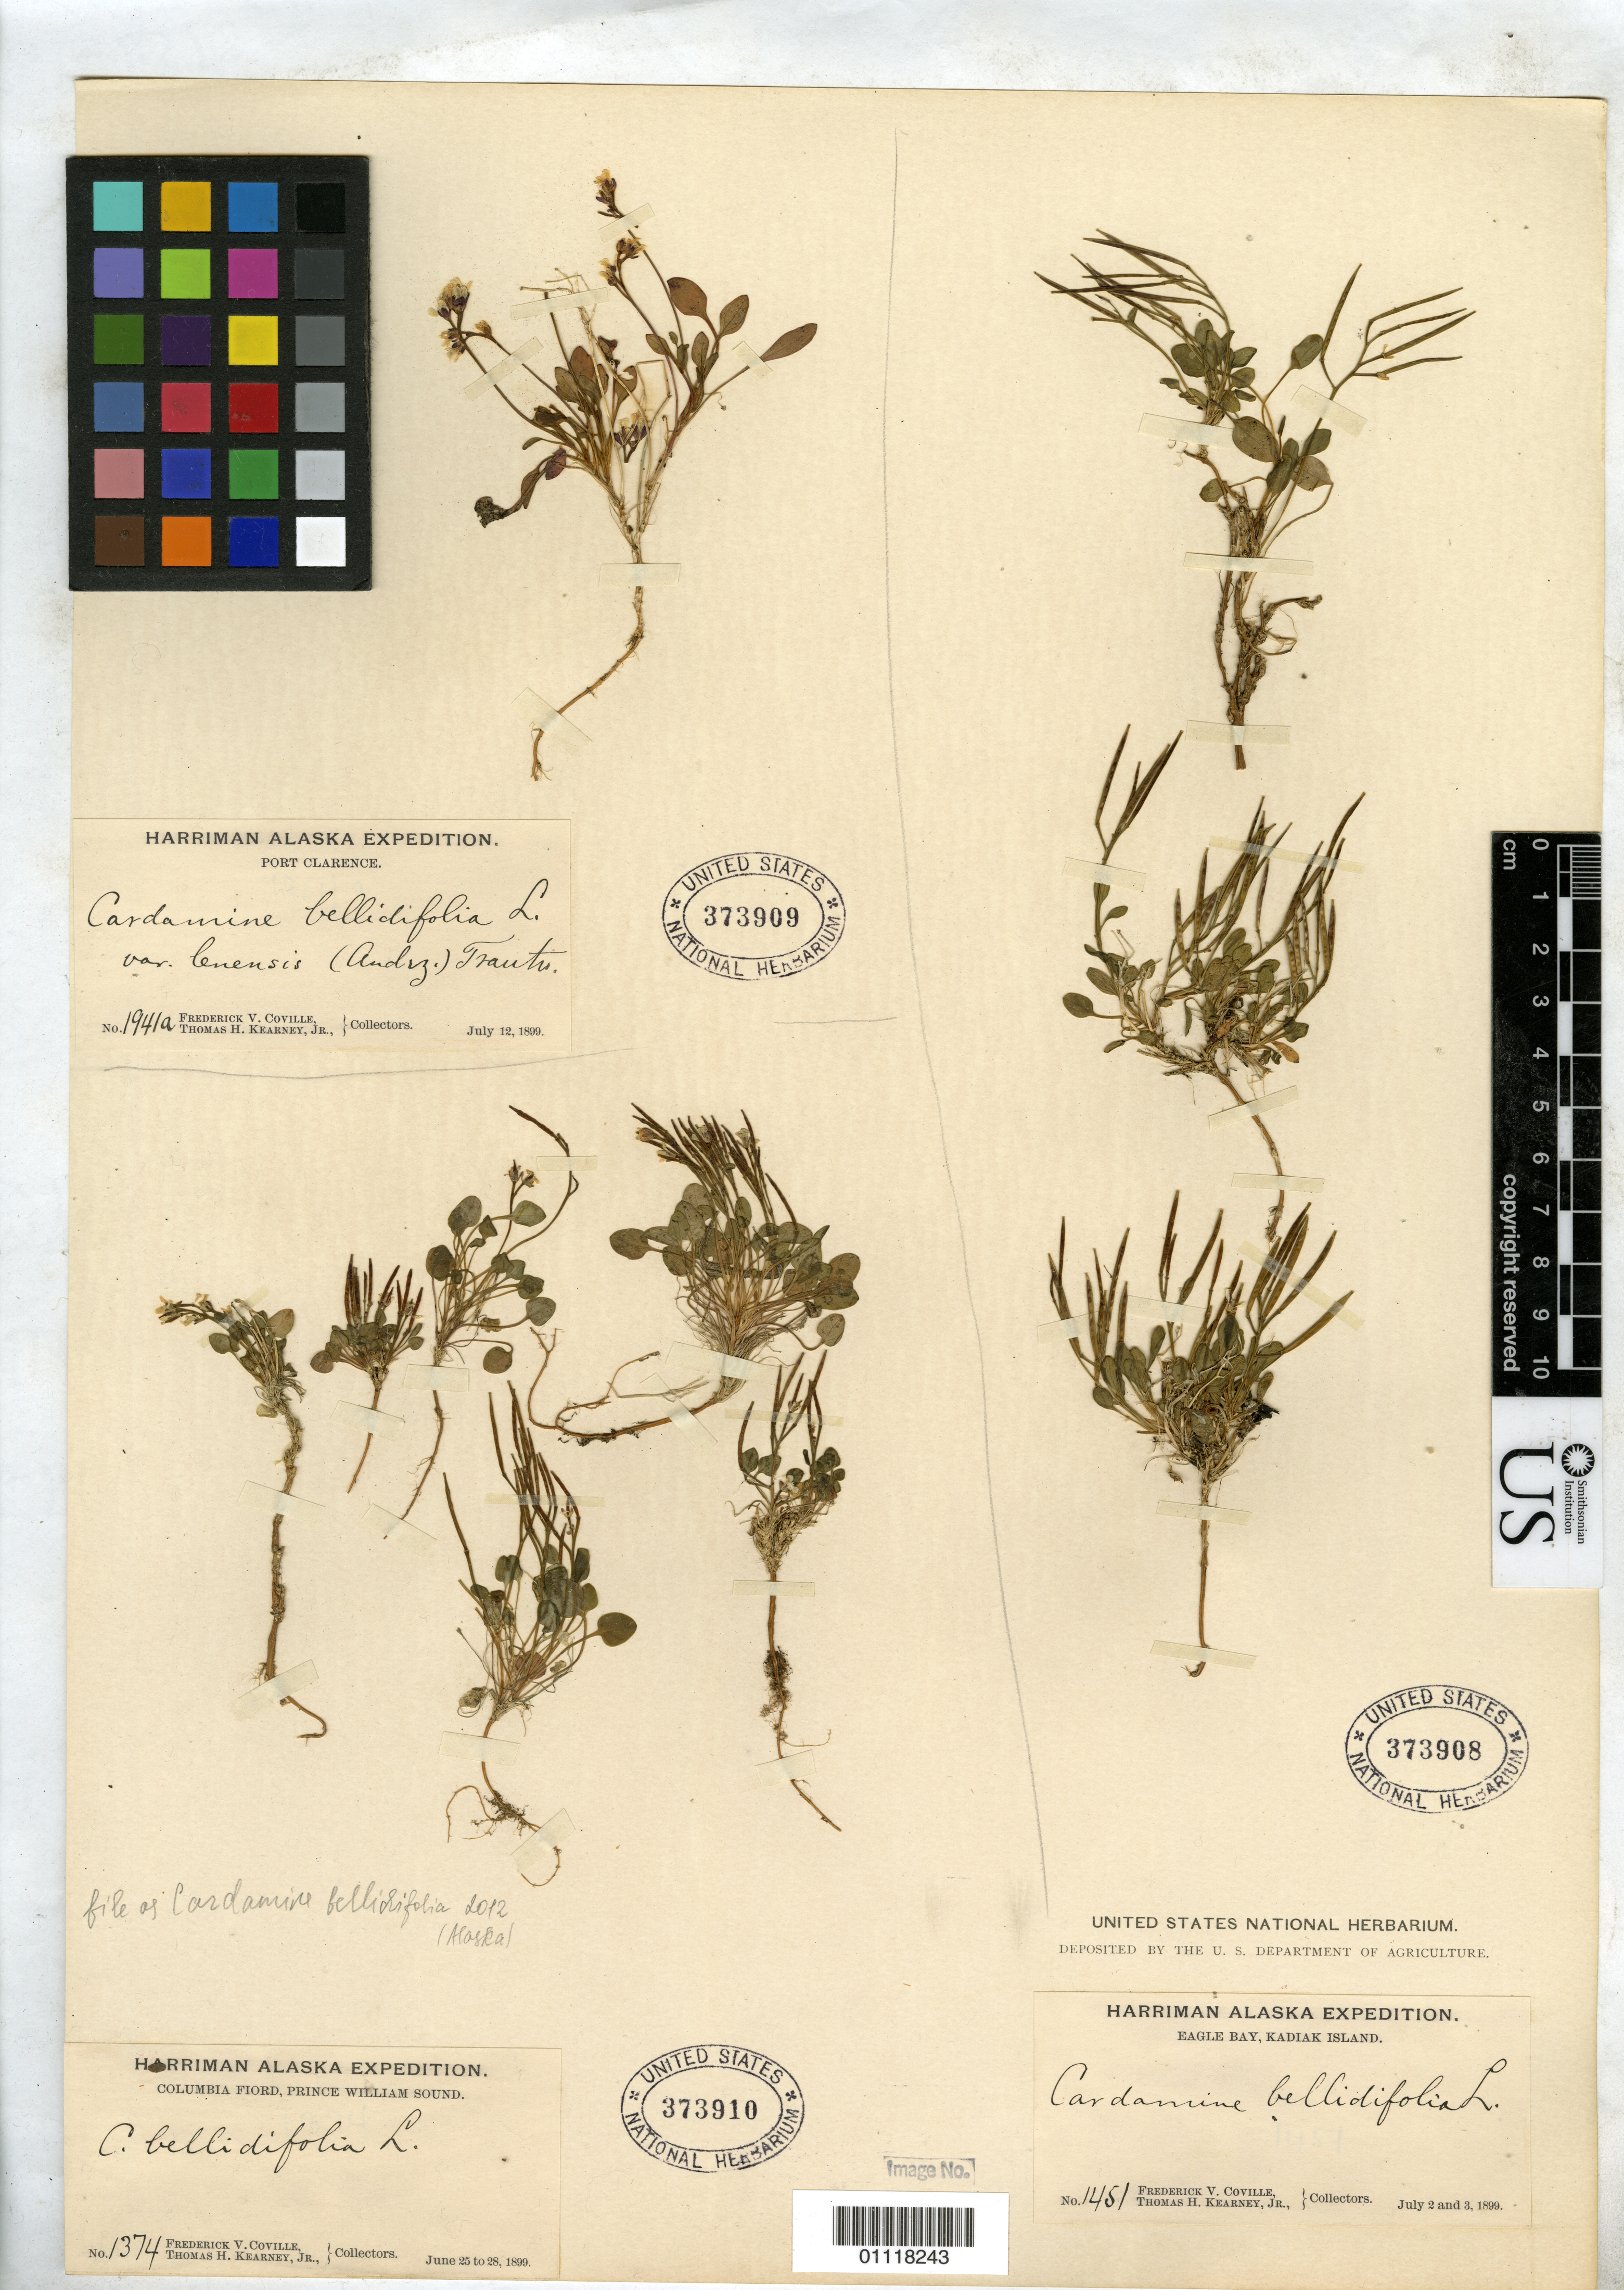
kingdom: Plantae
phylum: Tracheophyta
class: Magnoliopsida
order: Brassicales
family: Brassicaceae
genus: Cardamine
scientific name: Cardamine bellidifolia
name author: L.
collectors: F. V. Coville & T. H. Kearney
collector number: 1374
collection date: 1899-06-25/1899-06-28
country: United States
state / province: Alaska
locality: Columbia Fiord, Prince William Sound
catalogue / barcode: US 373910-3